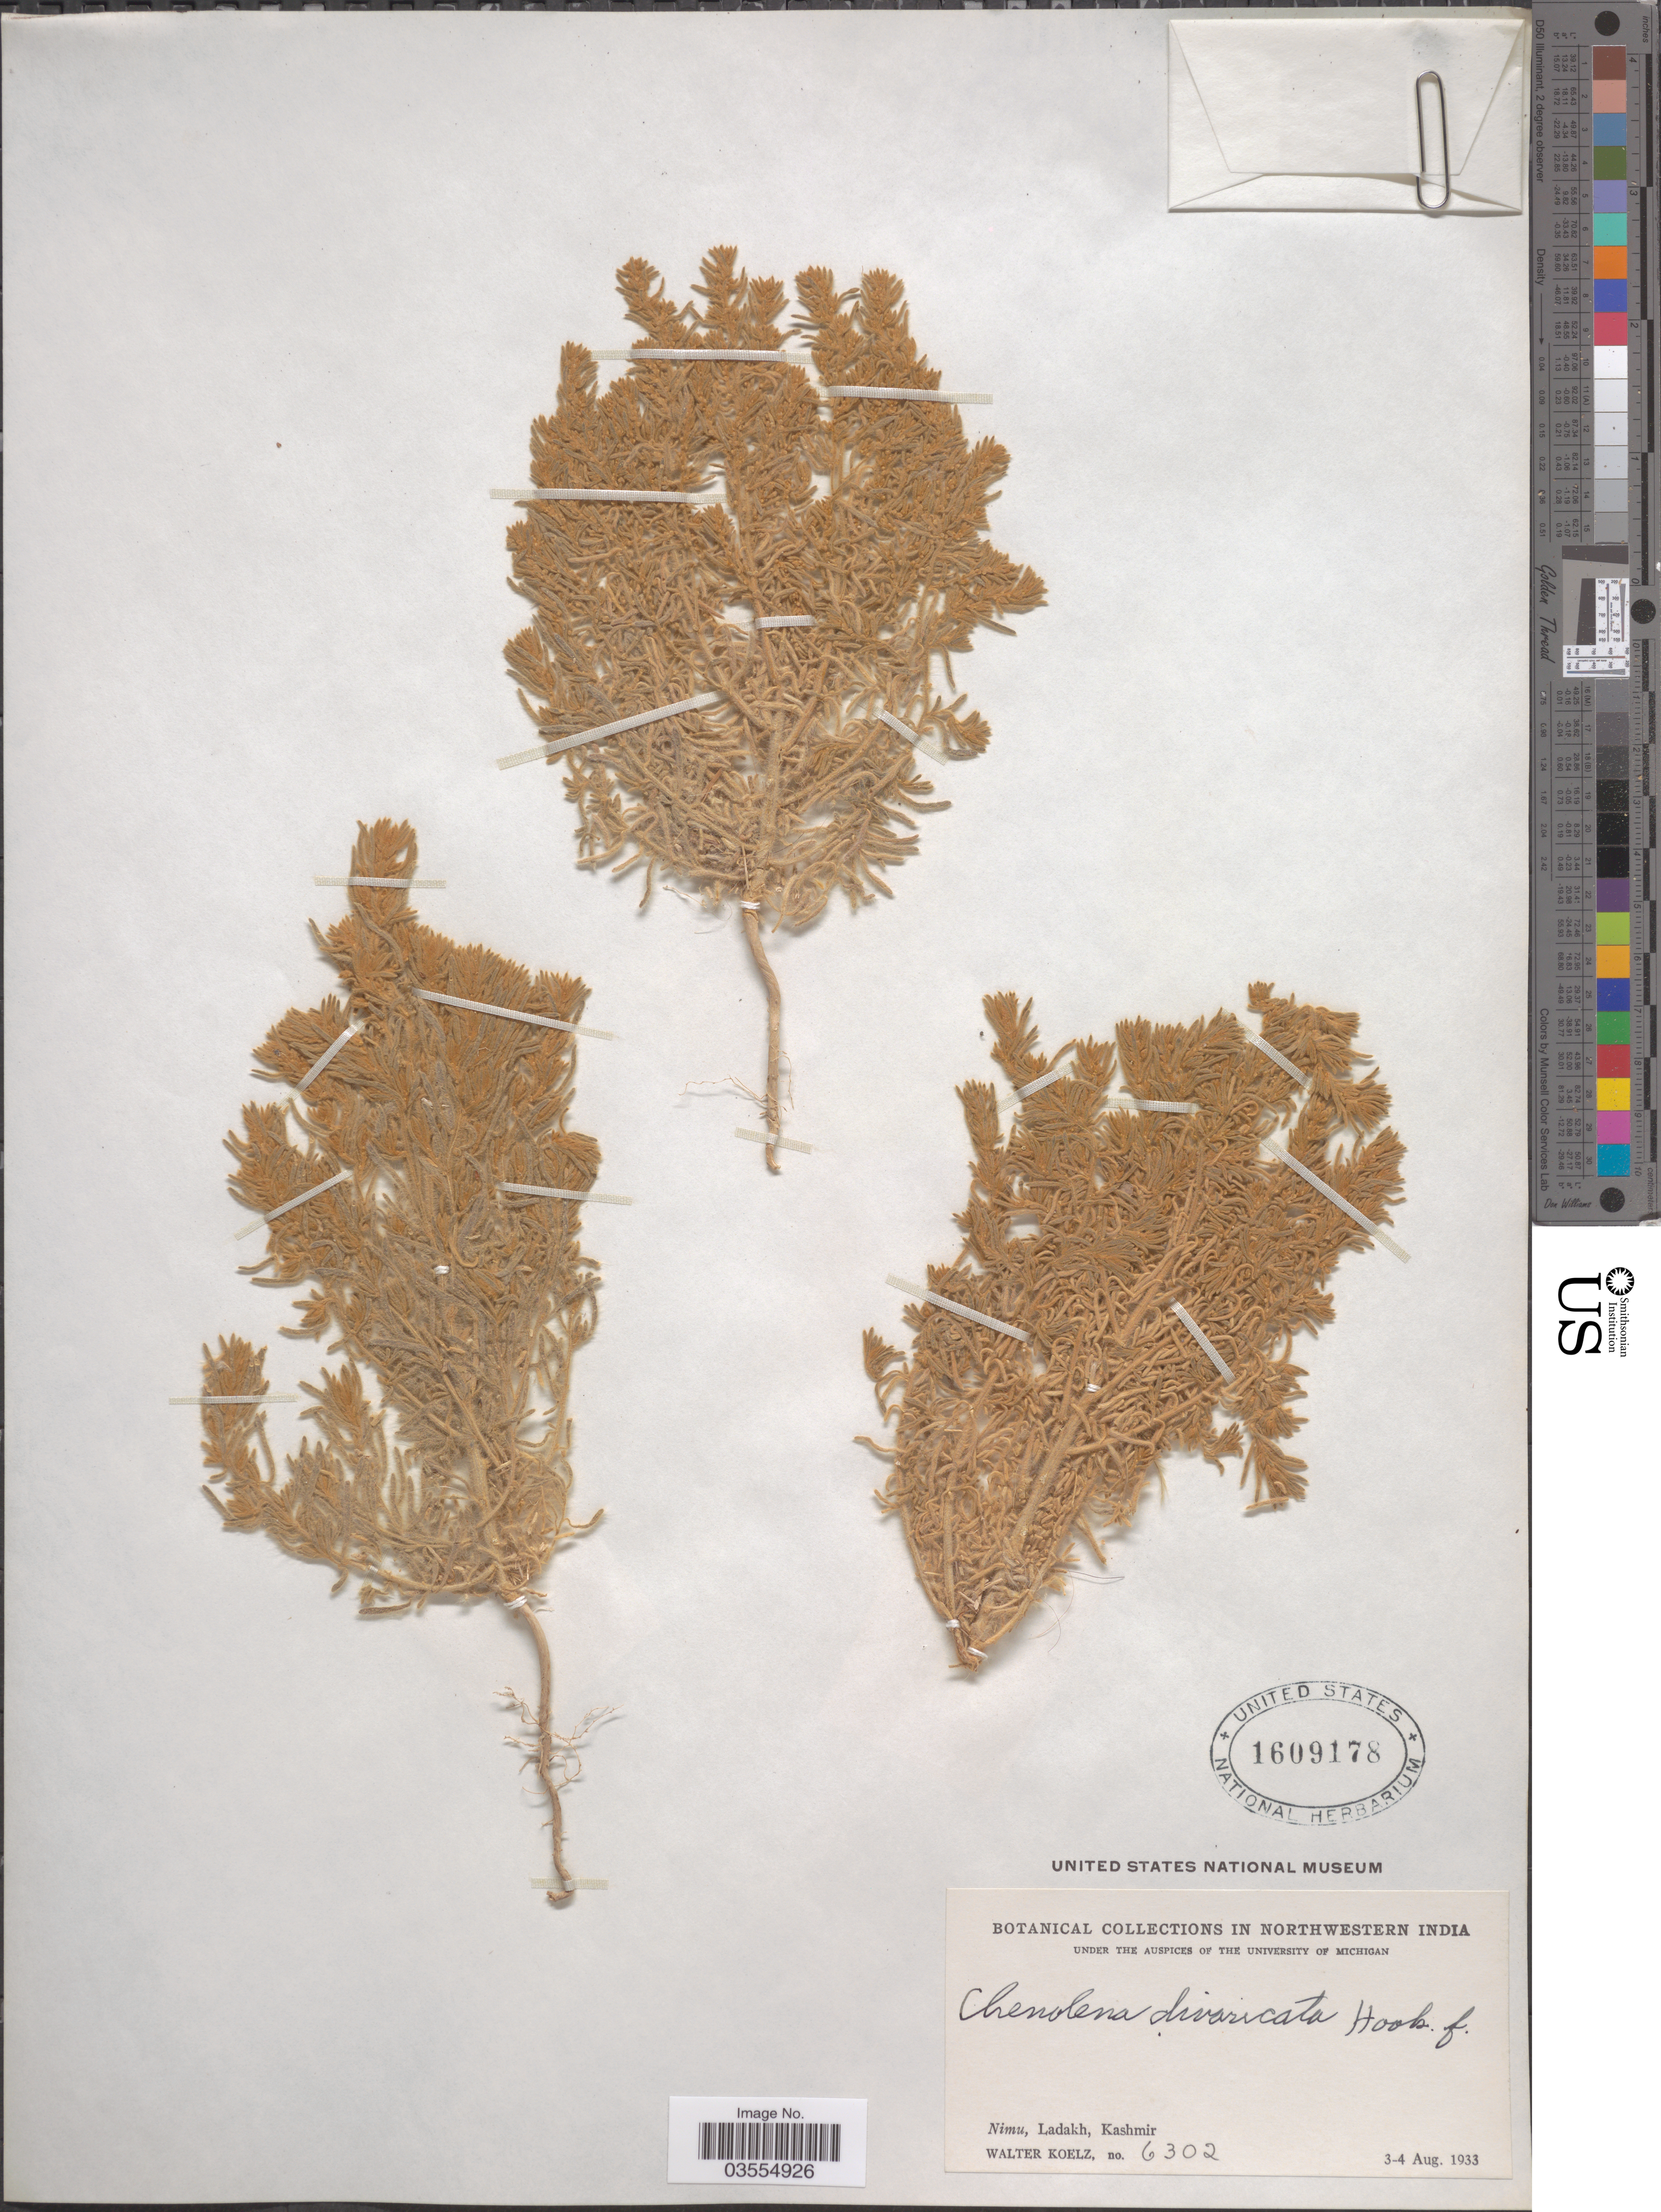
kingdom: Plantae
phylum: Tracheophyta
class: Magnoliopsida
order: Caryophyllales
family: Amaranthaceae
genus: Grubovia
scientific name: Grubovia dasyphylla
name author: (Fisch. & C.A. Mey.) Freitag & G. Kadereit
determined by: Strong, Mark T., (BOT), Smithsonian Institution - National Museum of Natural History (UNITED STATES)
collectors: W. N. Koelz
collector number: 6302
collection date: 1933-08-03/1933-08-04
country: India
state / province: Jammu and Kashmir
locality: Northwestern India. Nimu, Ladakh, Kashmir.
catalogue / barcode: US 1609178